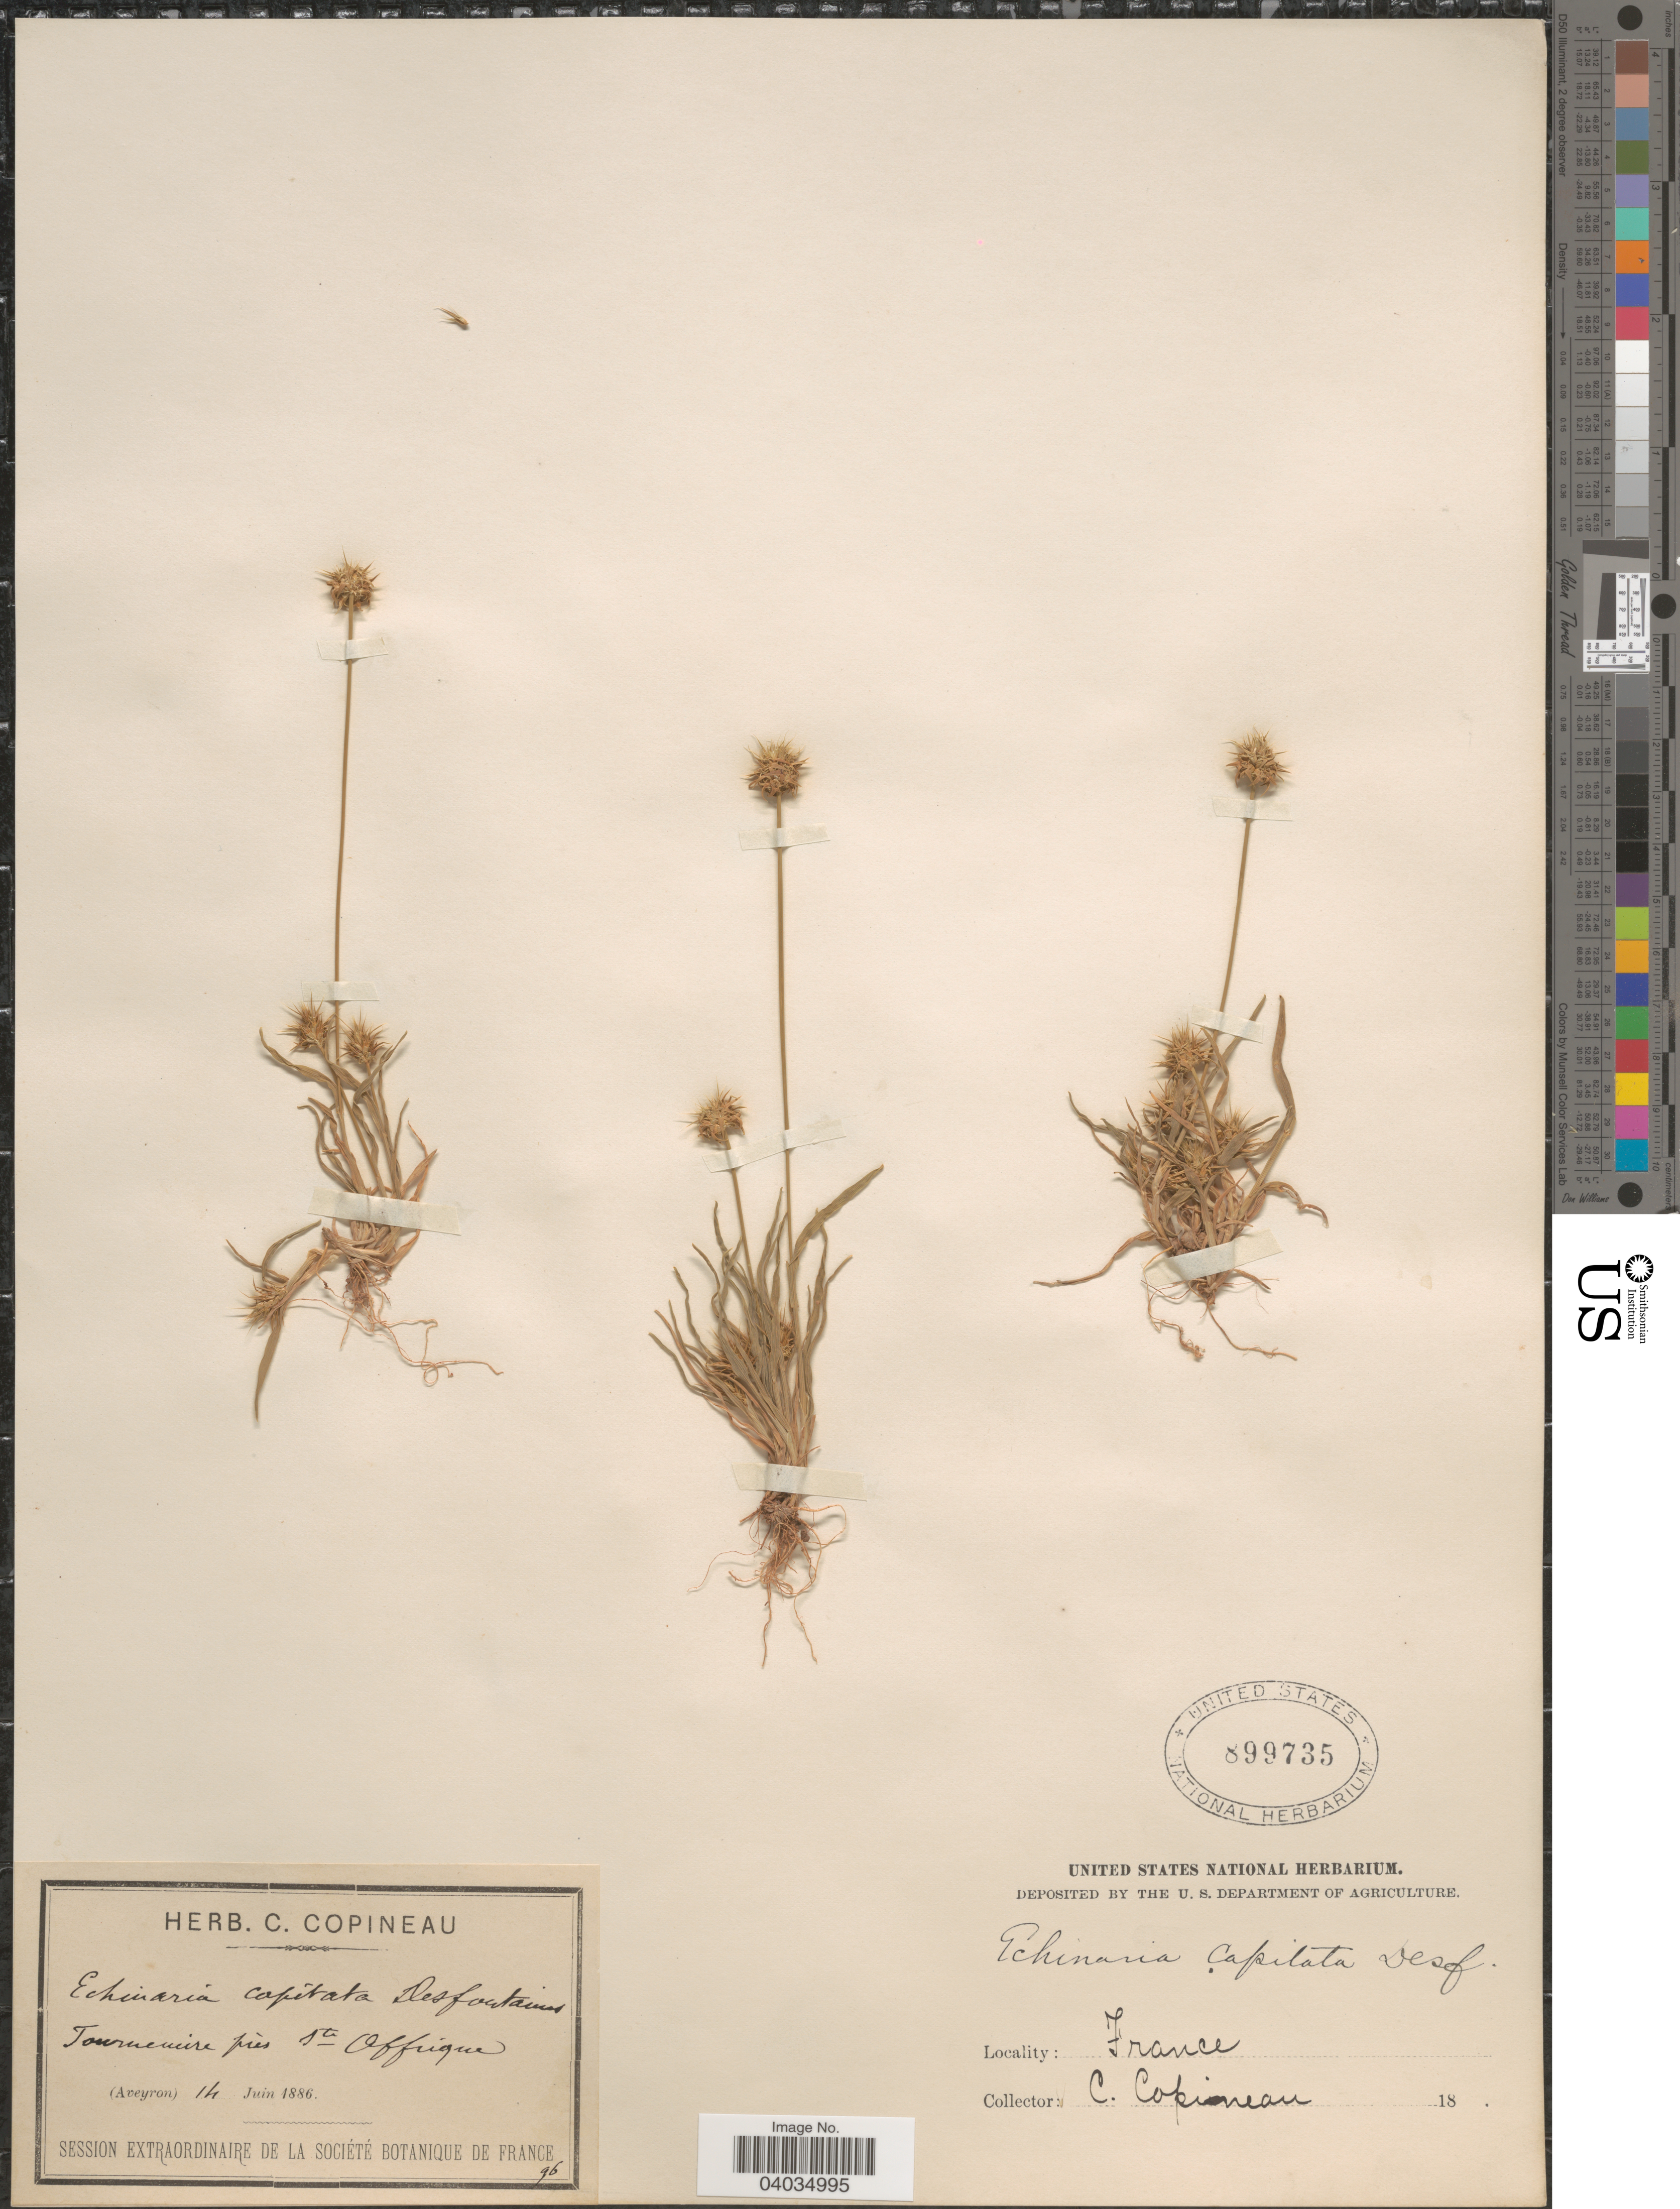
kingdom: Plantae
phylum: Tracheophyta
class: Liliopsida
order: Poales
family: Poaceae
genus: Echinaria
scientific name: Echinaria capitata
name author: (L.) Desf.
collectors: C. Copineau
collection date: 1886-06-14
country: France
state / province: Occitanie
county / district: Aveyron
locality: Tournemire prés Ste Affrique. (Aveyron).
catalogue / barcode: US 899735